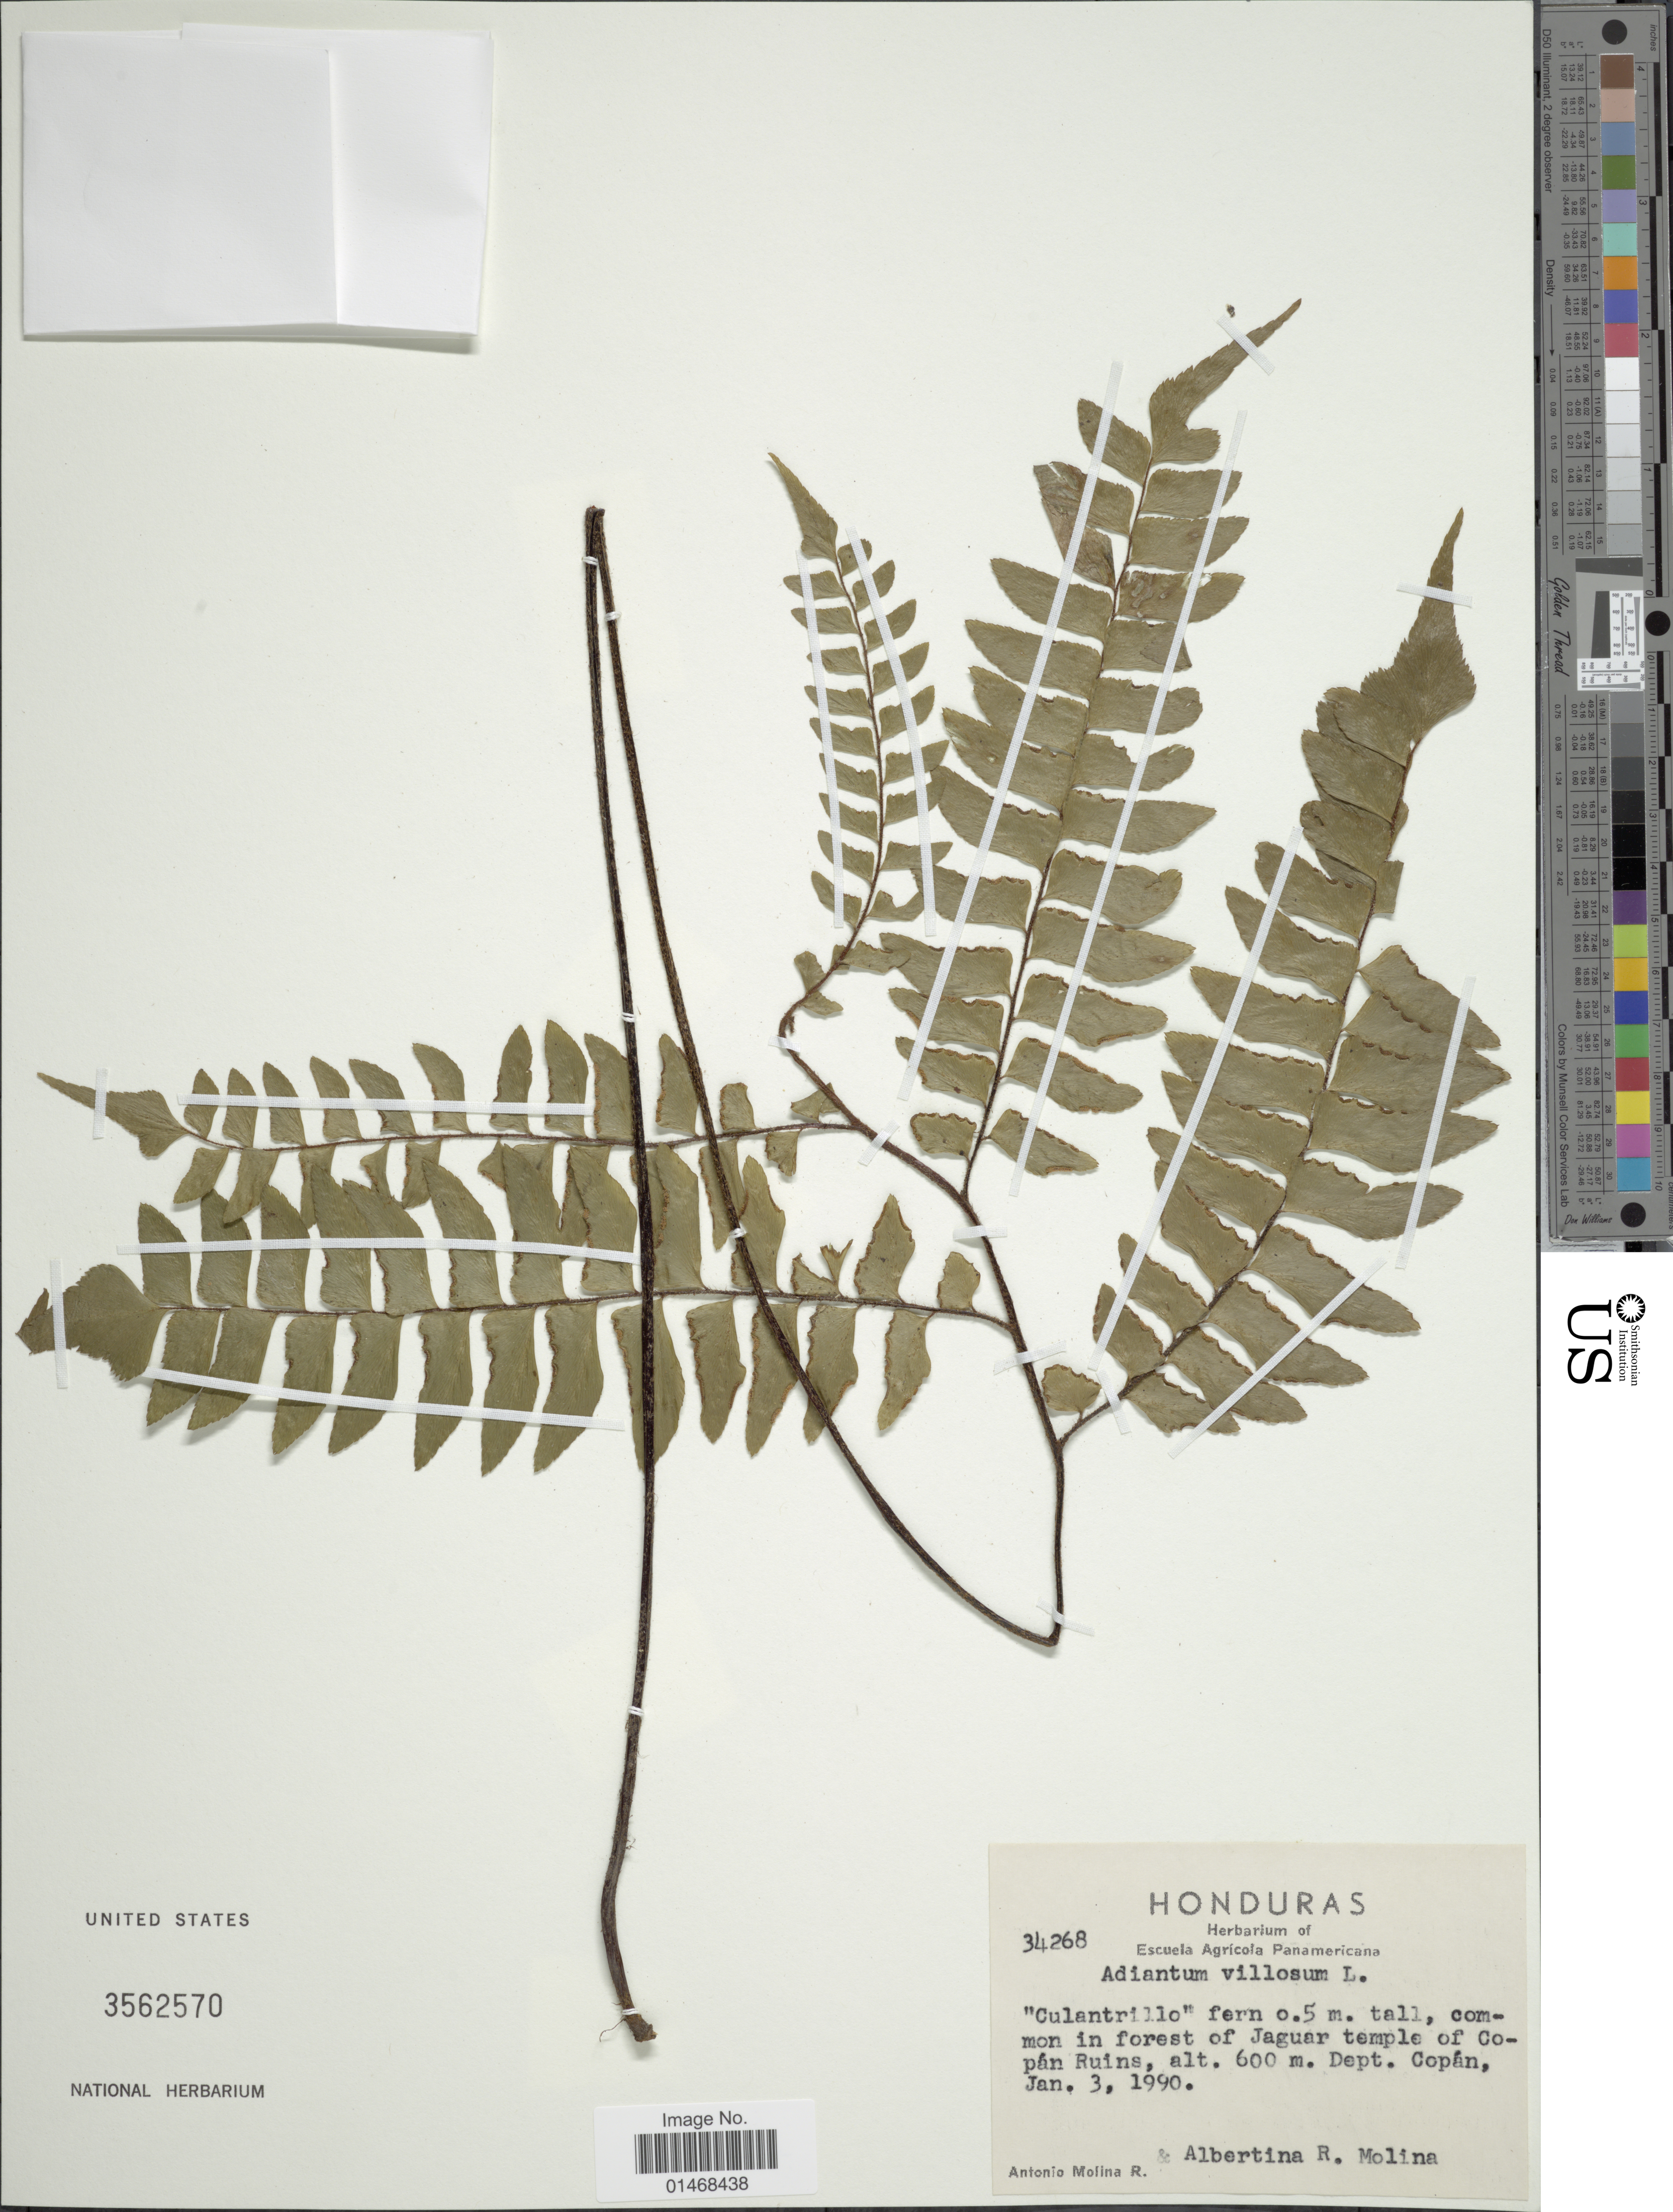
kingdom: Plantae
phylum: Tracheophyta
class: Polypodiopsida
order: Polypodiales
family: Pteridaceae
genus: Adiantum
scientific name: Adiantum villosum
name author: L.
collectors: A. Molina R. & A. R. Molina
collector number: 34268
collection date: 1990-01-03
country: Honduras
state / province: Copán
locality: Common in forest of Jaguar temple of Copán, Dept. Copán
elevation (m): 600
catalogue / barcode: US 3562570